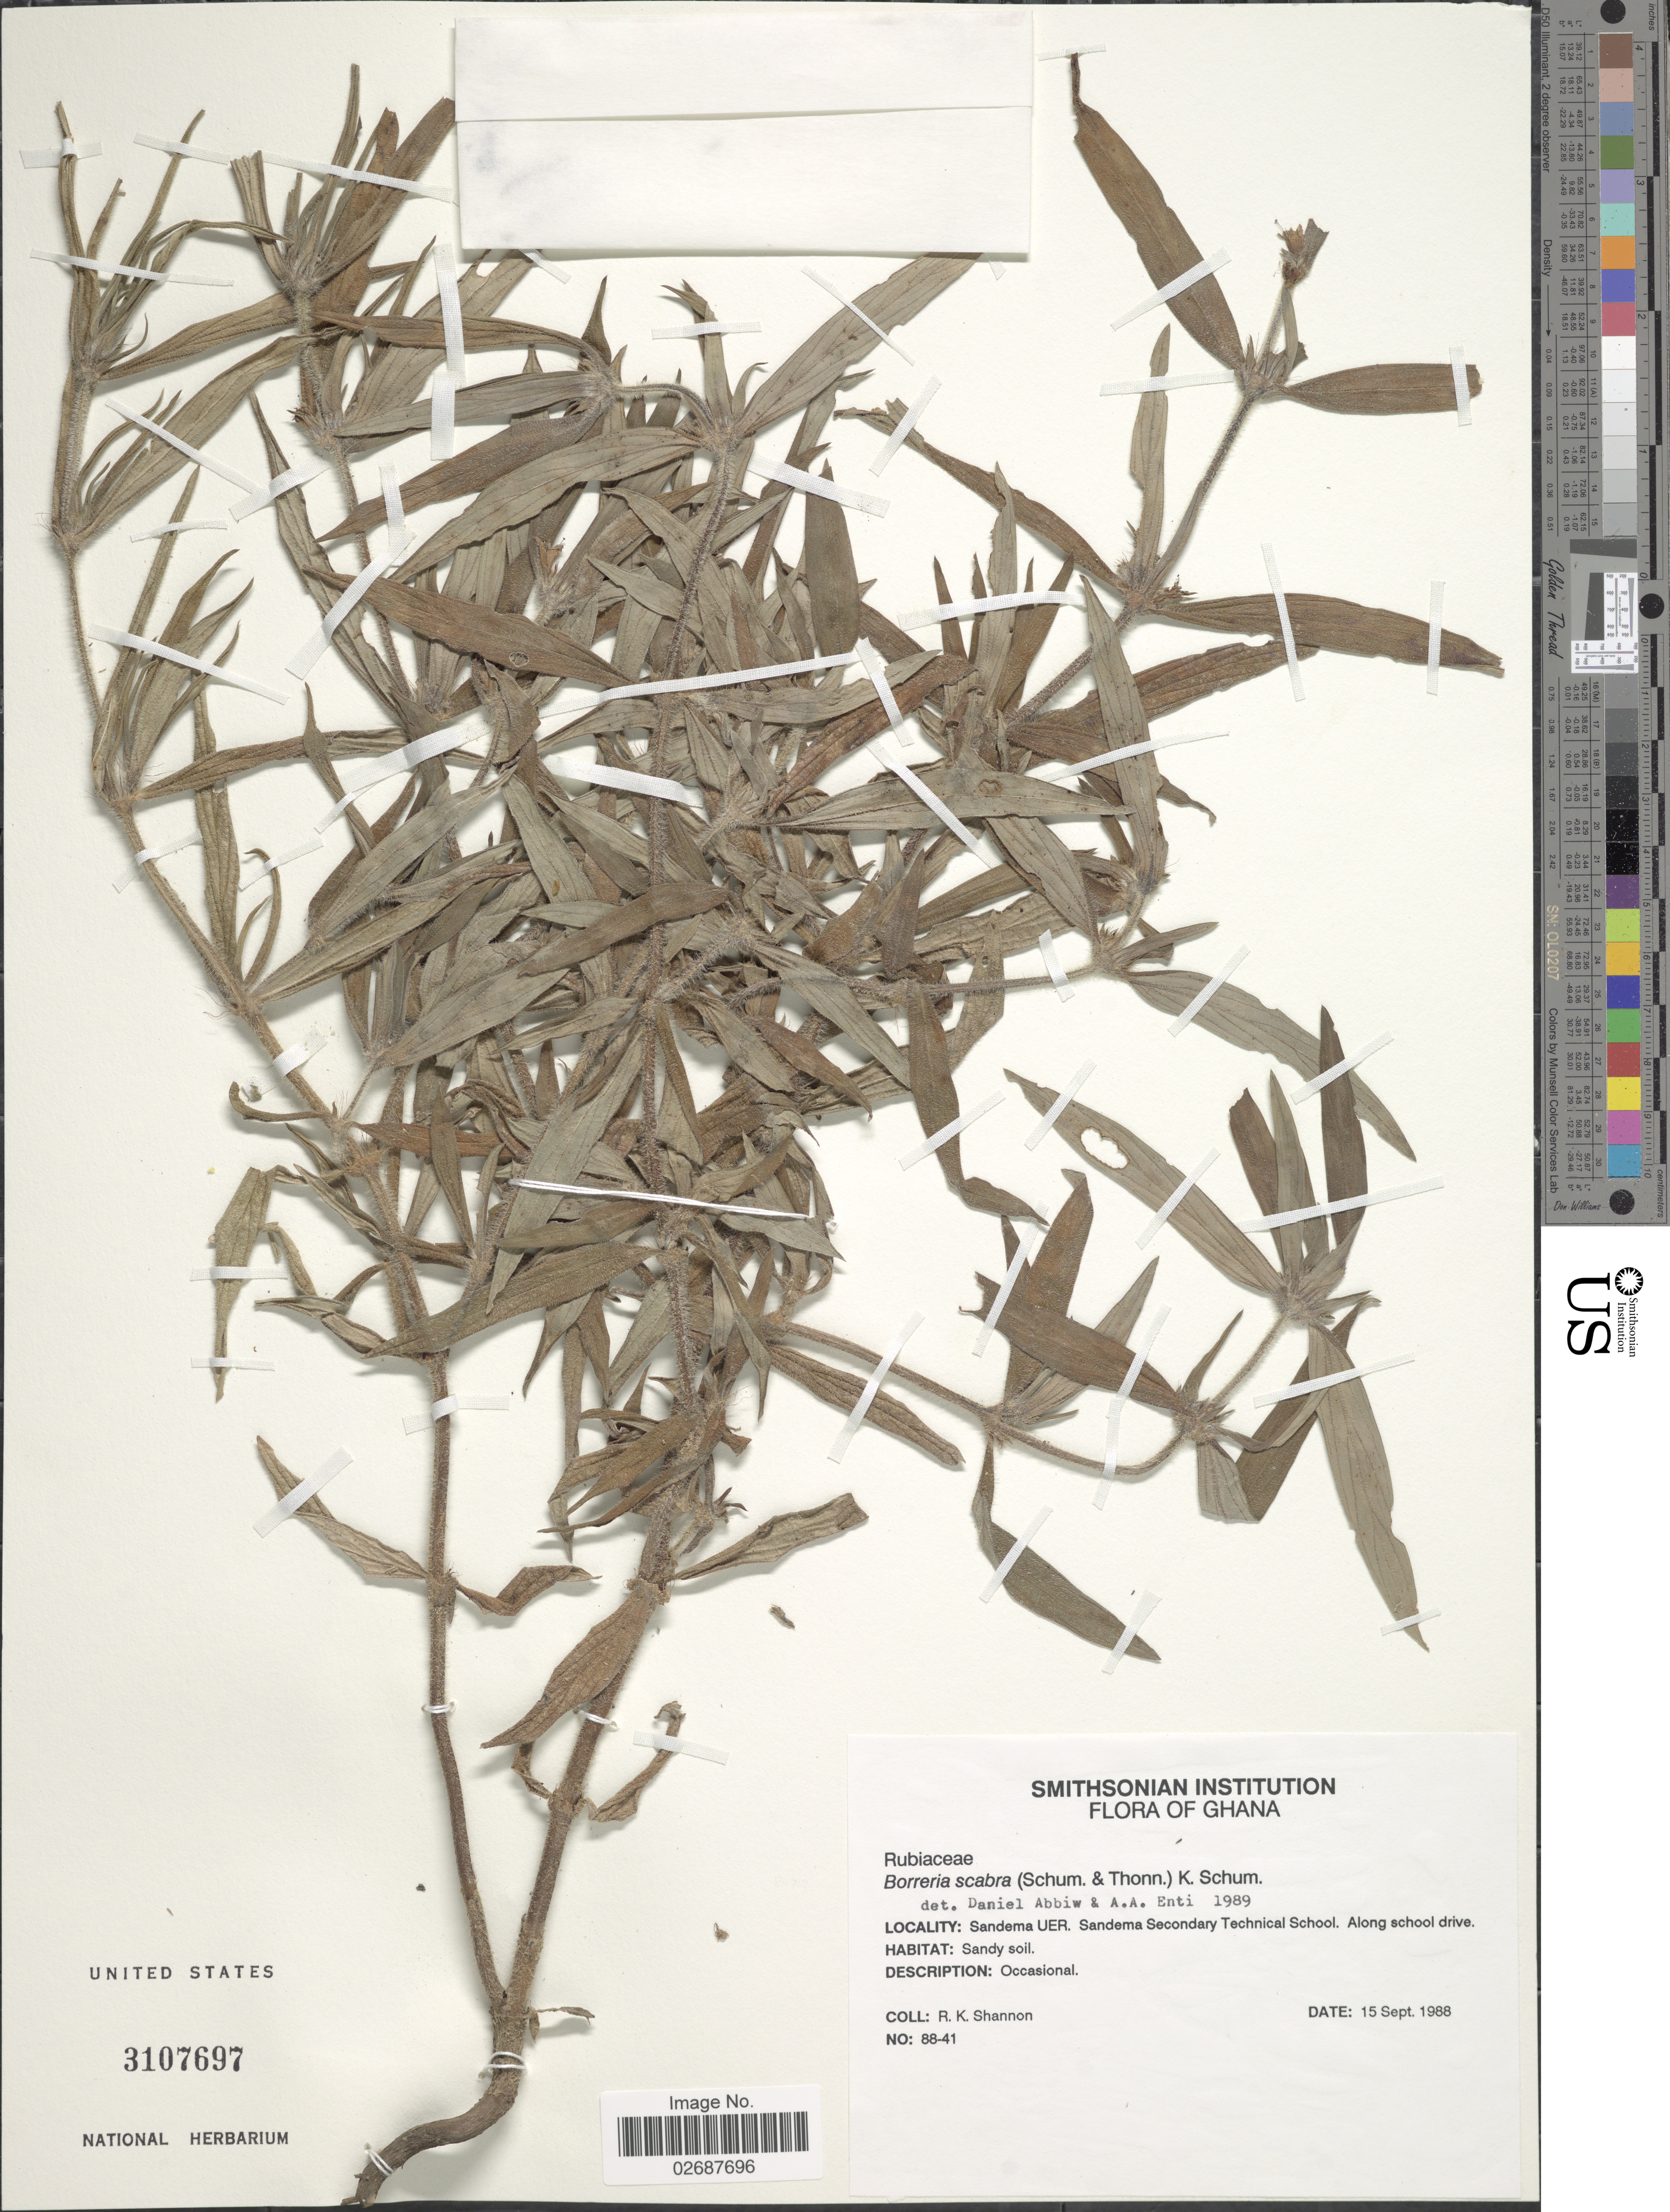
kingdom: Plantae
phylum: Tracheophyta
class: Magnoliopsida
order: Gentianales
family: Rubiaceae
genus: Borreria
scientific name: Borreria scabra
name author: (Schumach. & Thonn.) K. Schum.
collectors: R. Shannon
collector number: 88-41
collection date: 1988-09-15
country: Ghana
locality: Sandema UER, Sandema Secondary Technical School, along school drive.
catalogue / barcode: US 3107697